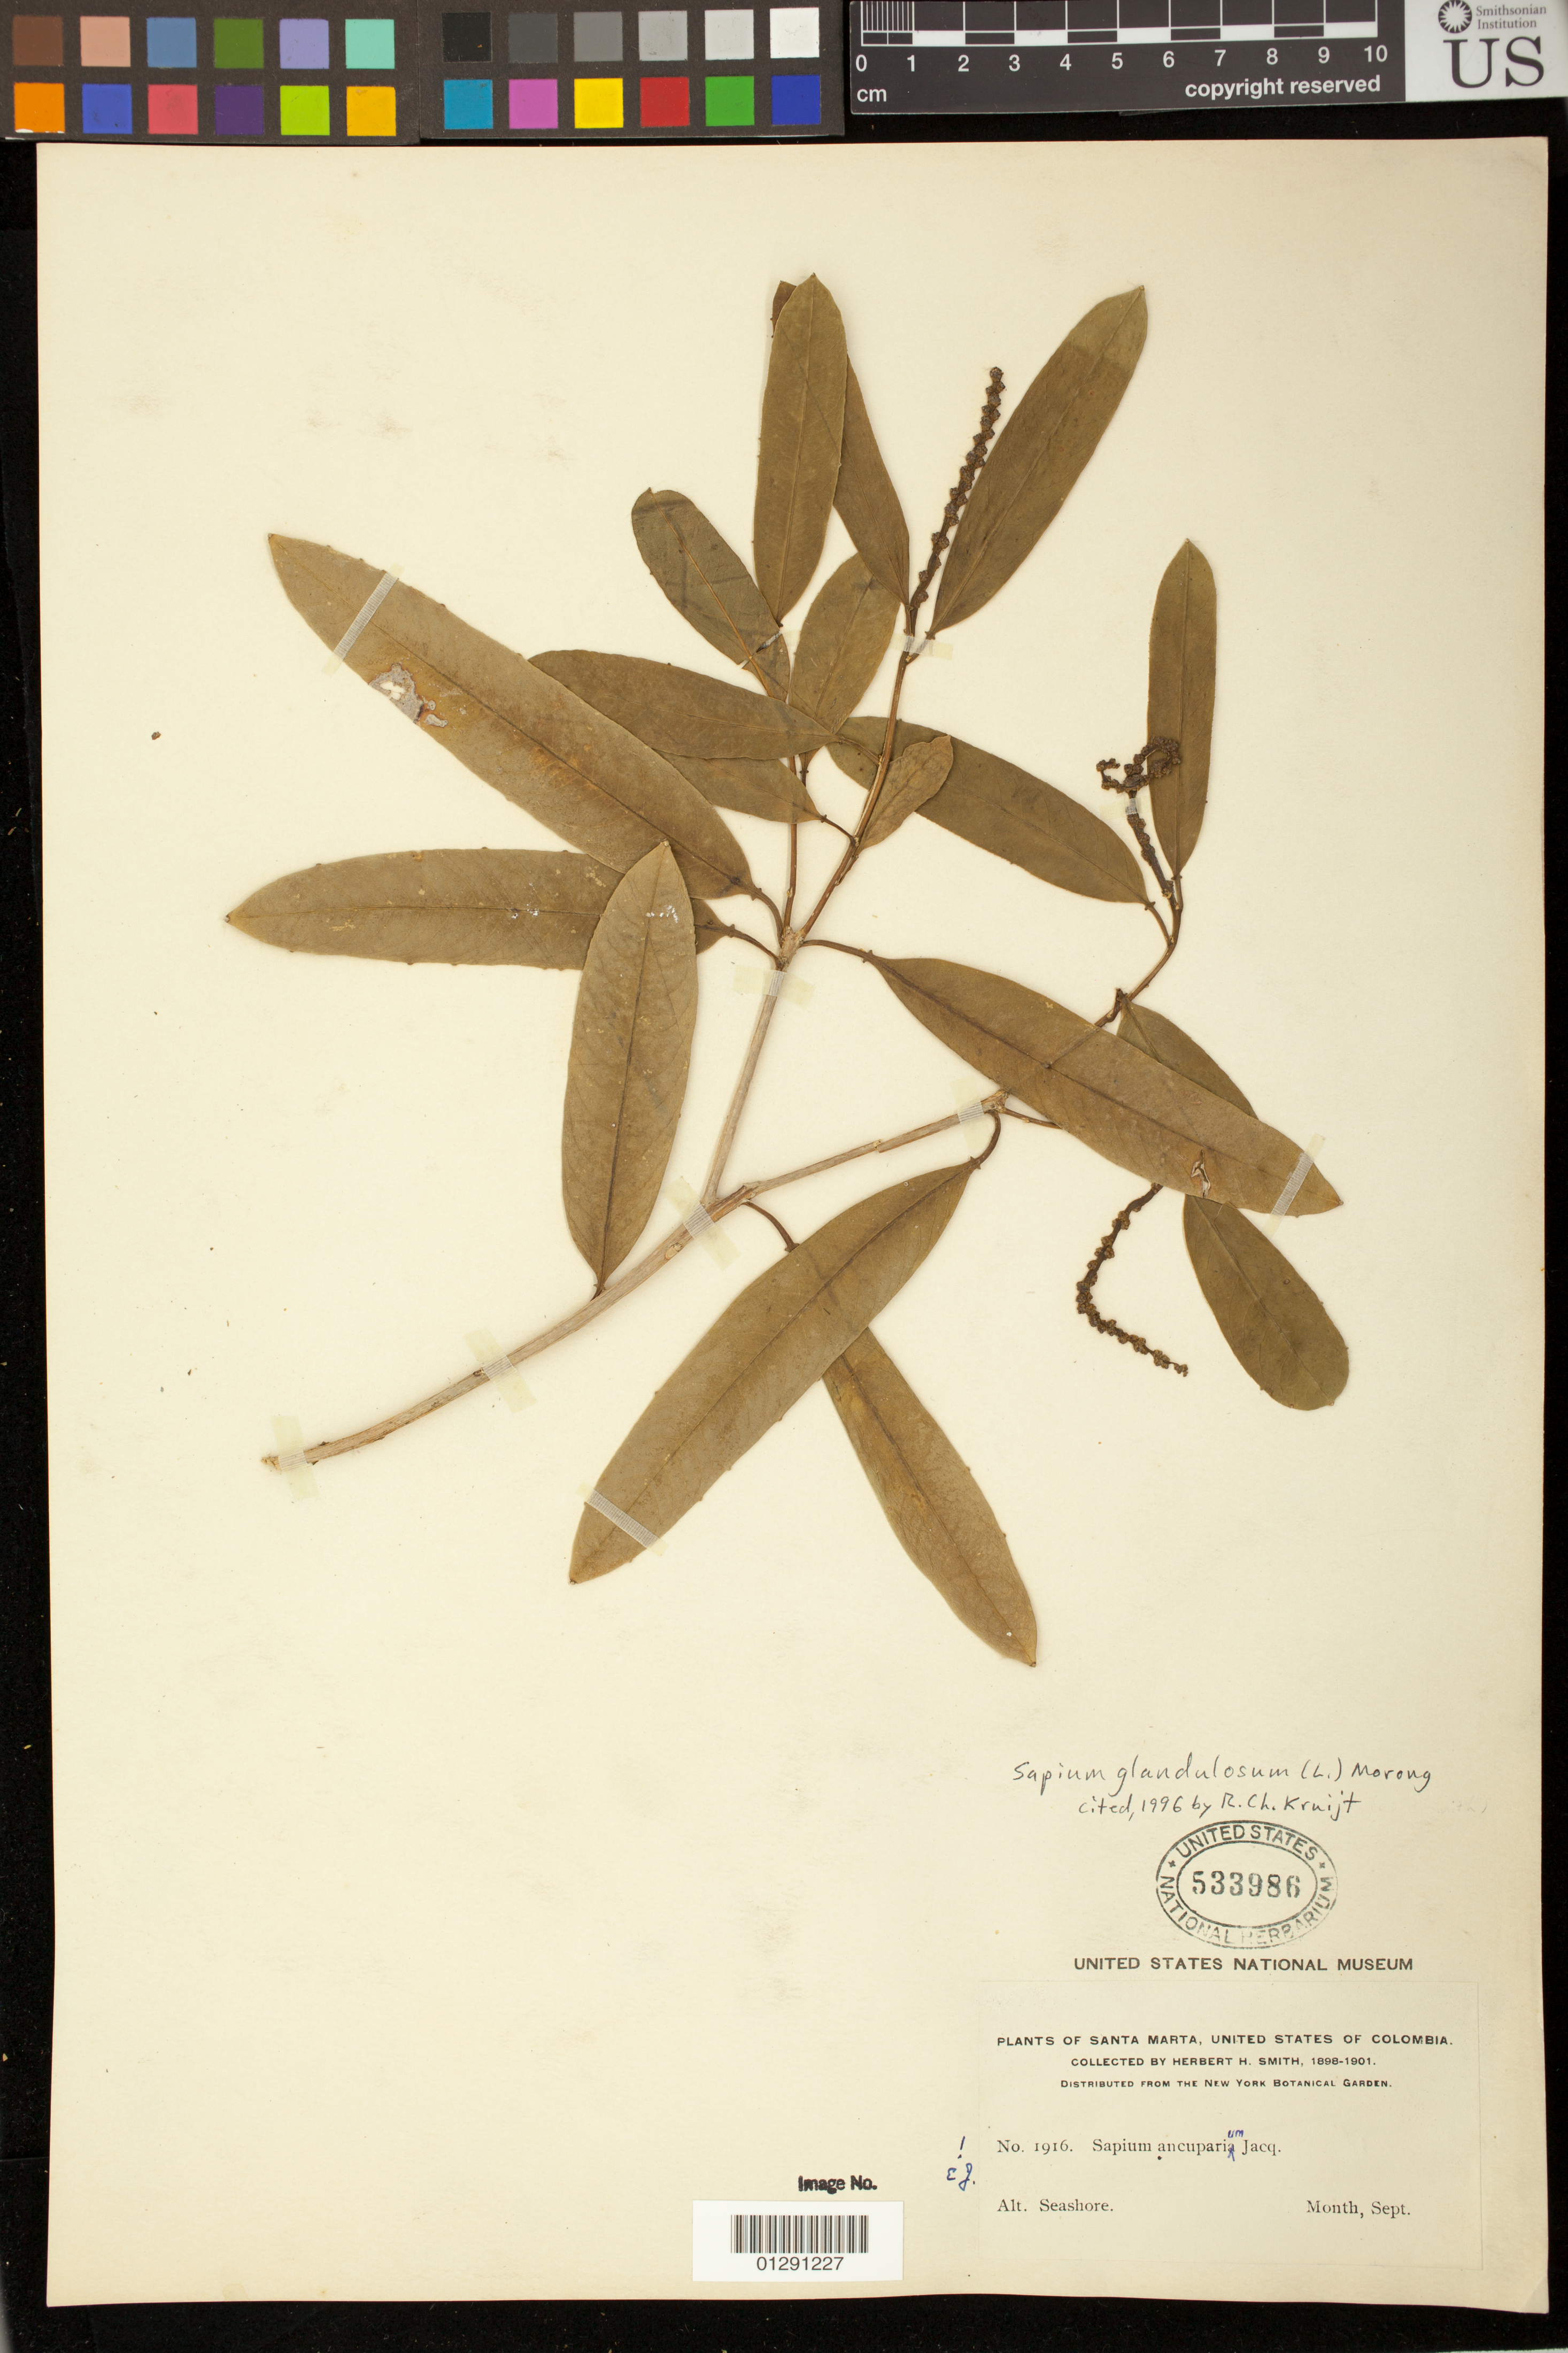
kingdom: Plantae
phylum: Tracheophyta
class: Magnoliopsida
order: Malpighiales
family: Euphorbiaceae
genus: Sapium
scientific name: Sapium glandulatum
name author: (Vell.) Pax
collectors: Herbert H. Smith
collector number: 1916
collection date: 1898/1901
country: Colombia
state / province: Magdalena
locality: Santa Marta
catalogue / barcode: US 533986